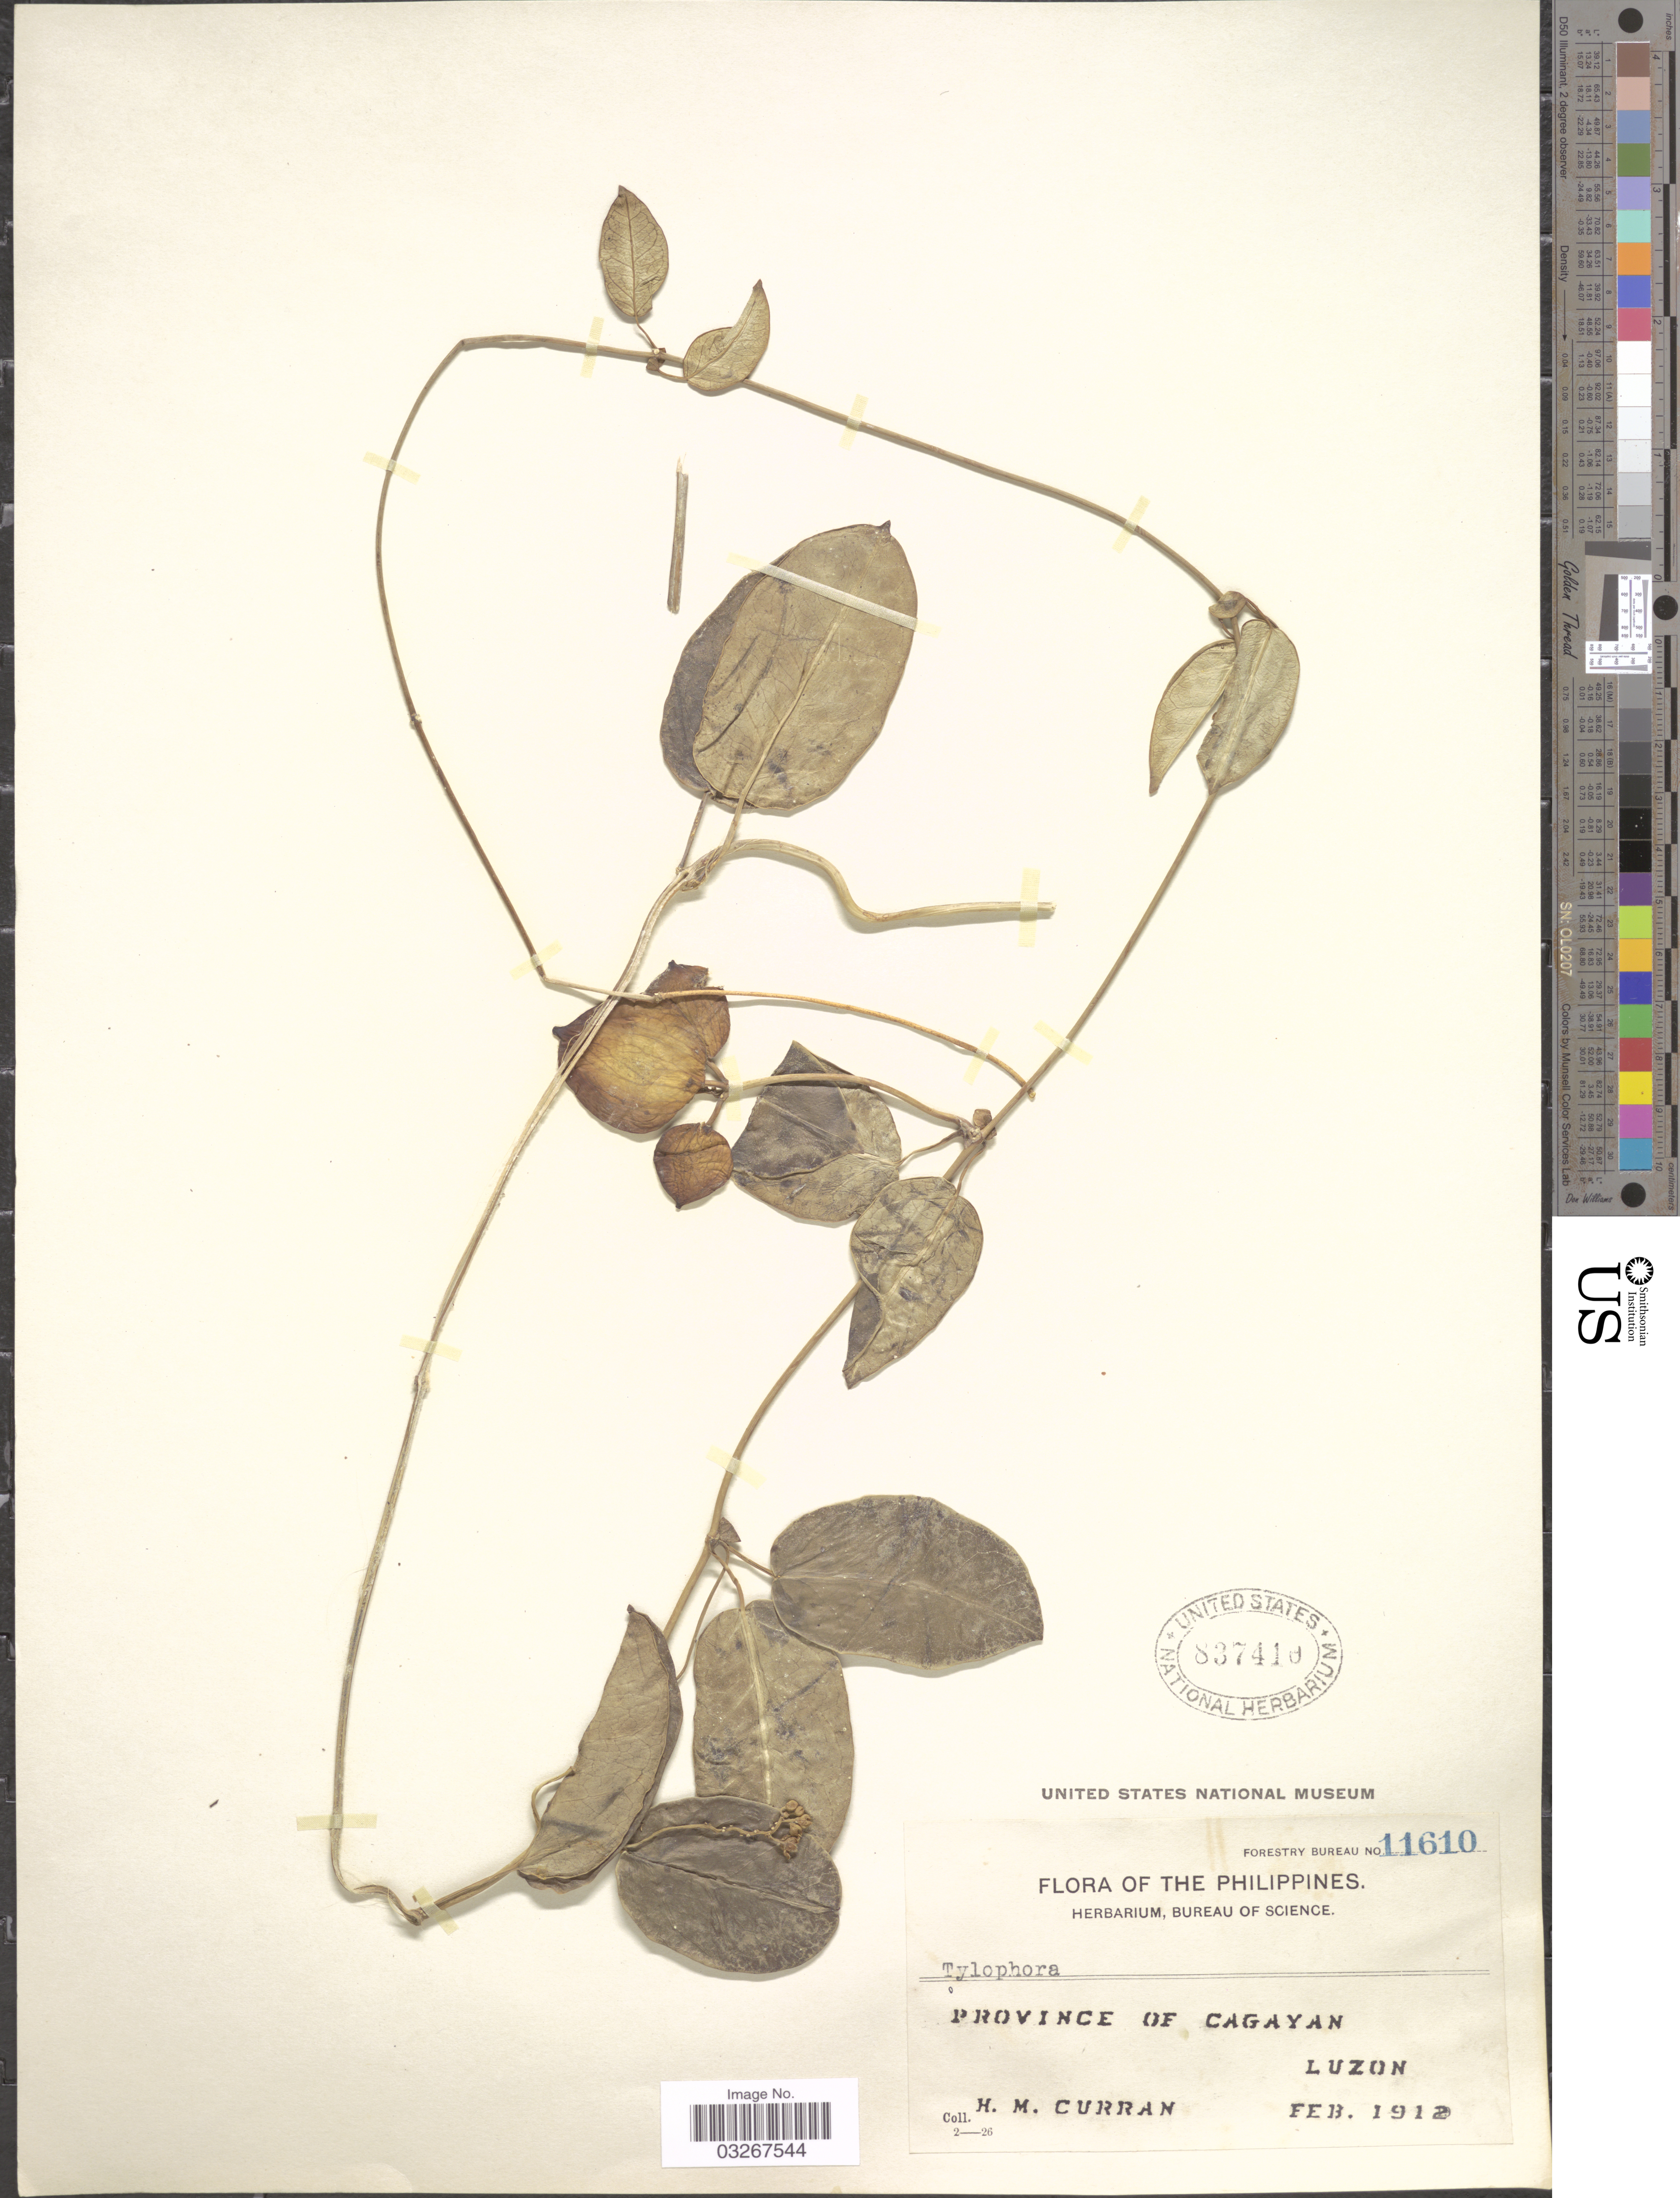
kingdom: Plantae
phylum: Tracheophyta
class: Magnoliopsida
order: Gentianales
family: Apocynaceae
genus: Tylophora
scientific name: Tylophora sp.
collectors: H. M. Curran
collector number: Forestry Bureau 11610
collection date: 1912-02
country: Philippines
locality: Province of Cagayan, Luzon.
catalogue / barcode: US 837410